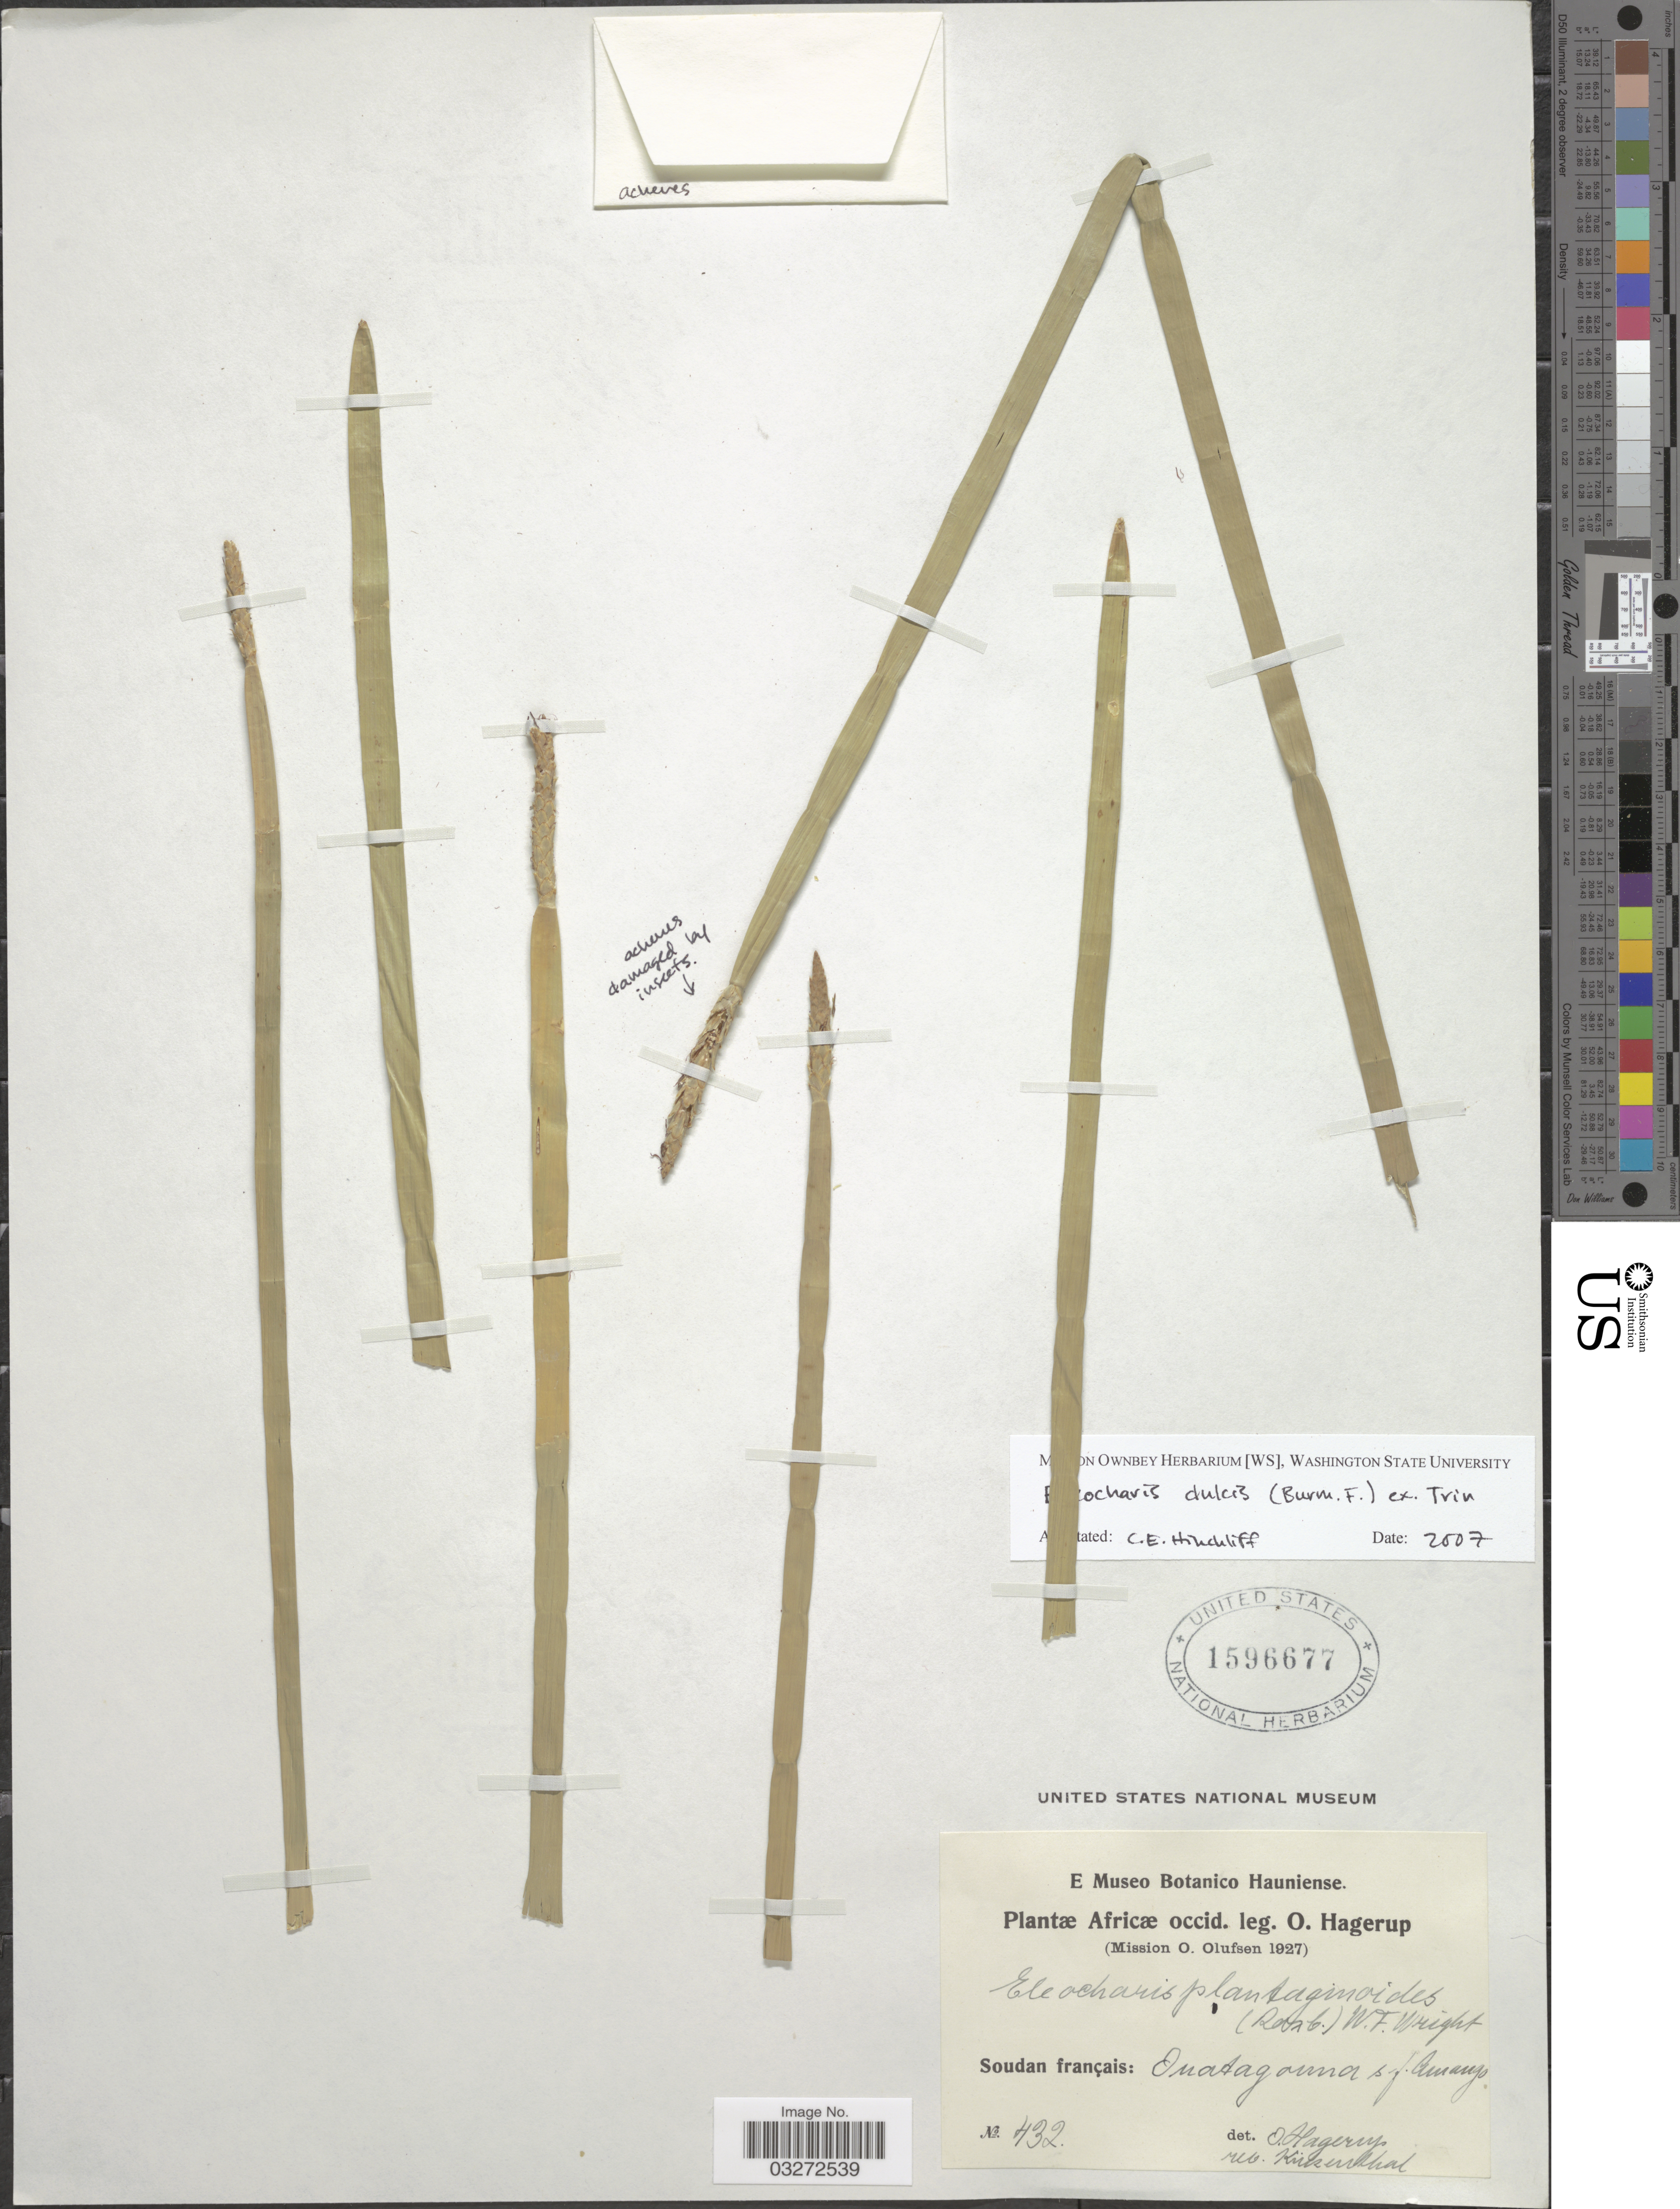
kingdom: Plantae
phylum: Tracheophyta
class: Liliopsida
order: Poales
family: Cyperaceae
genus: Eleocharis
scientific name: Eleocharis dulcis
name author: (Burm. f.) Trin. ex Hensch.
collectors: O. Hagerup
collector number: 432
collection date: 1927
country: Mali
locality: Africæ occid. Soudan français: Ouatagouna sf. Amango.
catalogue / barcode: US 1596677